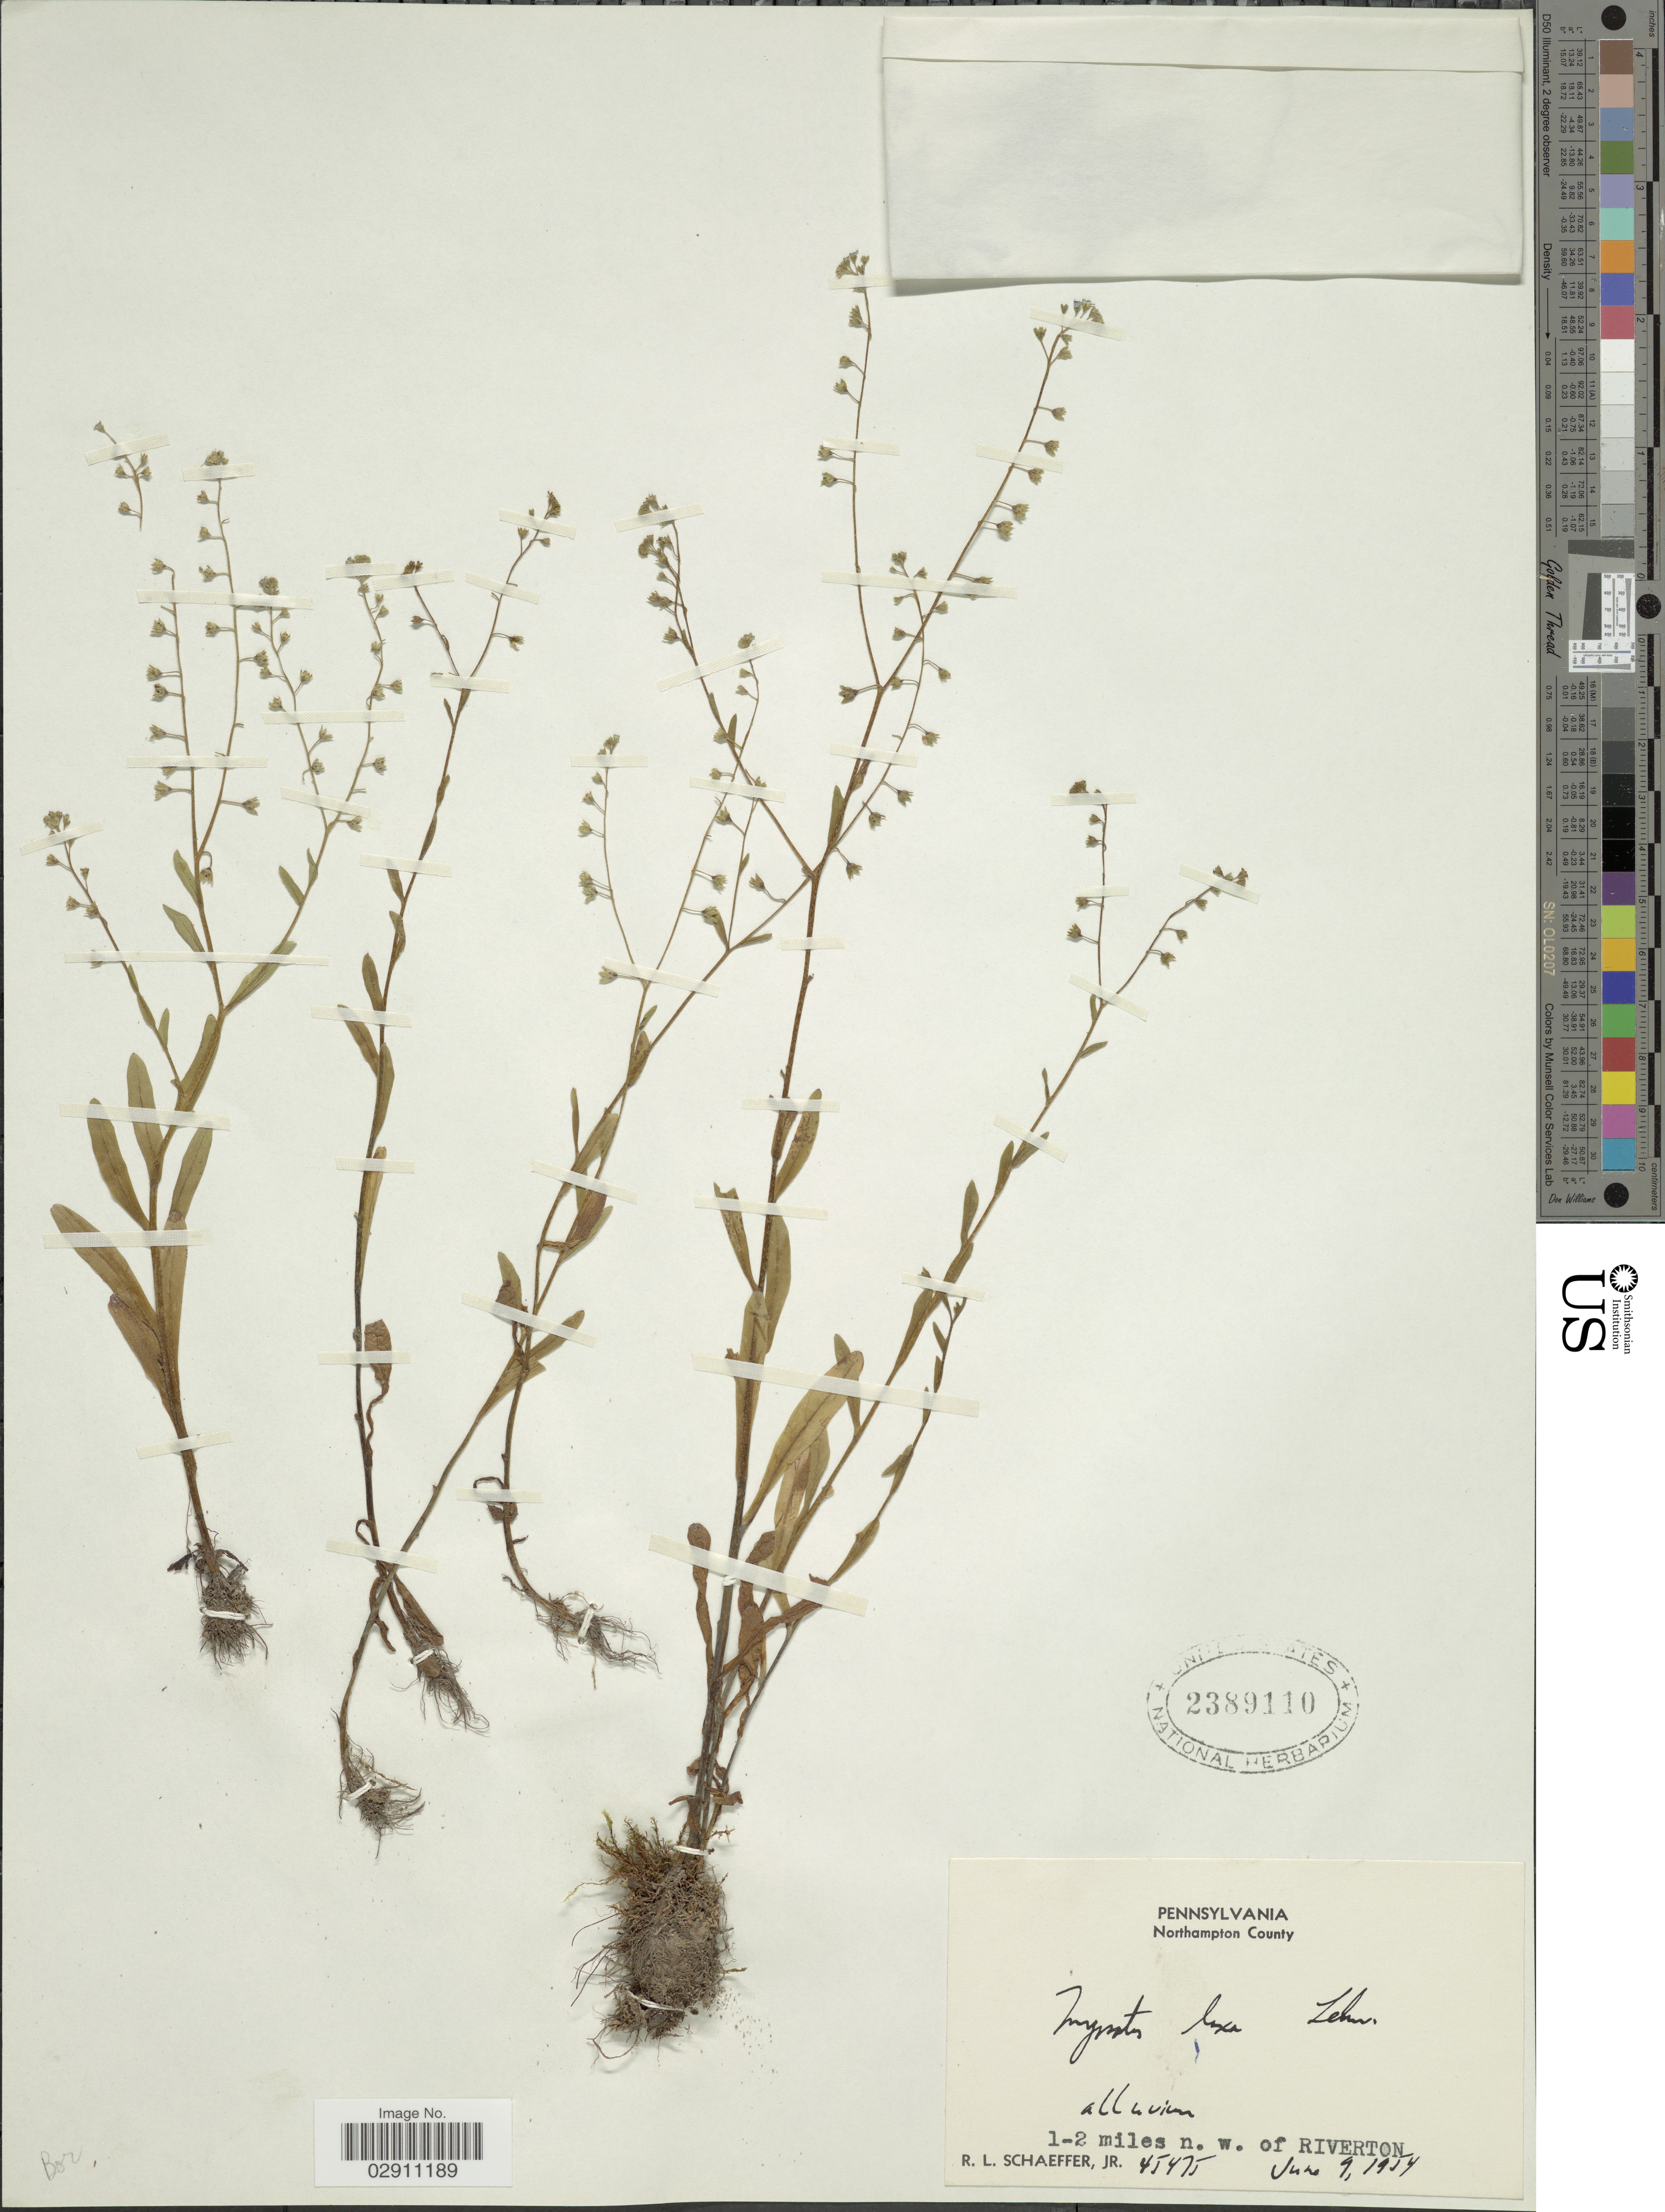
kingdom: Plantae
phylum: Tracheophyta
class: Magnoliopsida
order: Boraginales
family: Boraginaceae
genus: Myosotis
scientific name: Myosotis laxa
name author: F. Lehm.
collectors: R. L. Schaeffer Jr.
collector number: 45475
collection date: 1959-06-09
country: United States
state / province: Pennsylvania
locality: Northampton County, 1-2 miles n.w. of Riverton.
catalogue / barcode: US 2389110